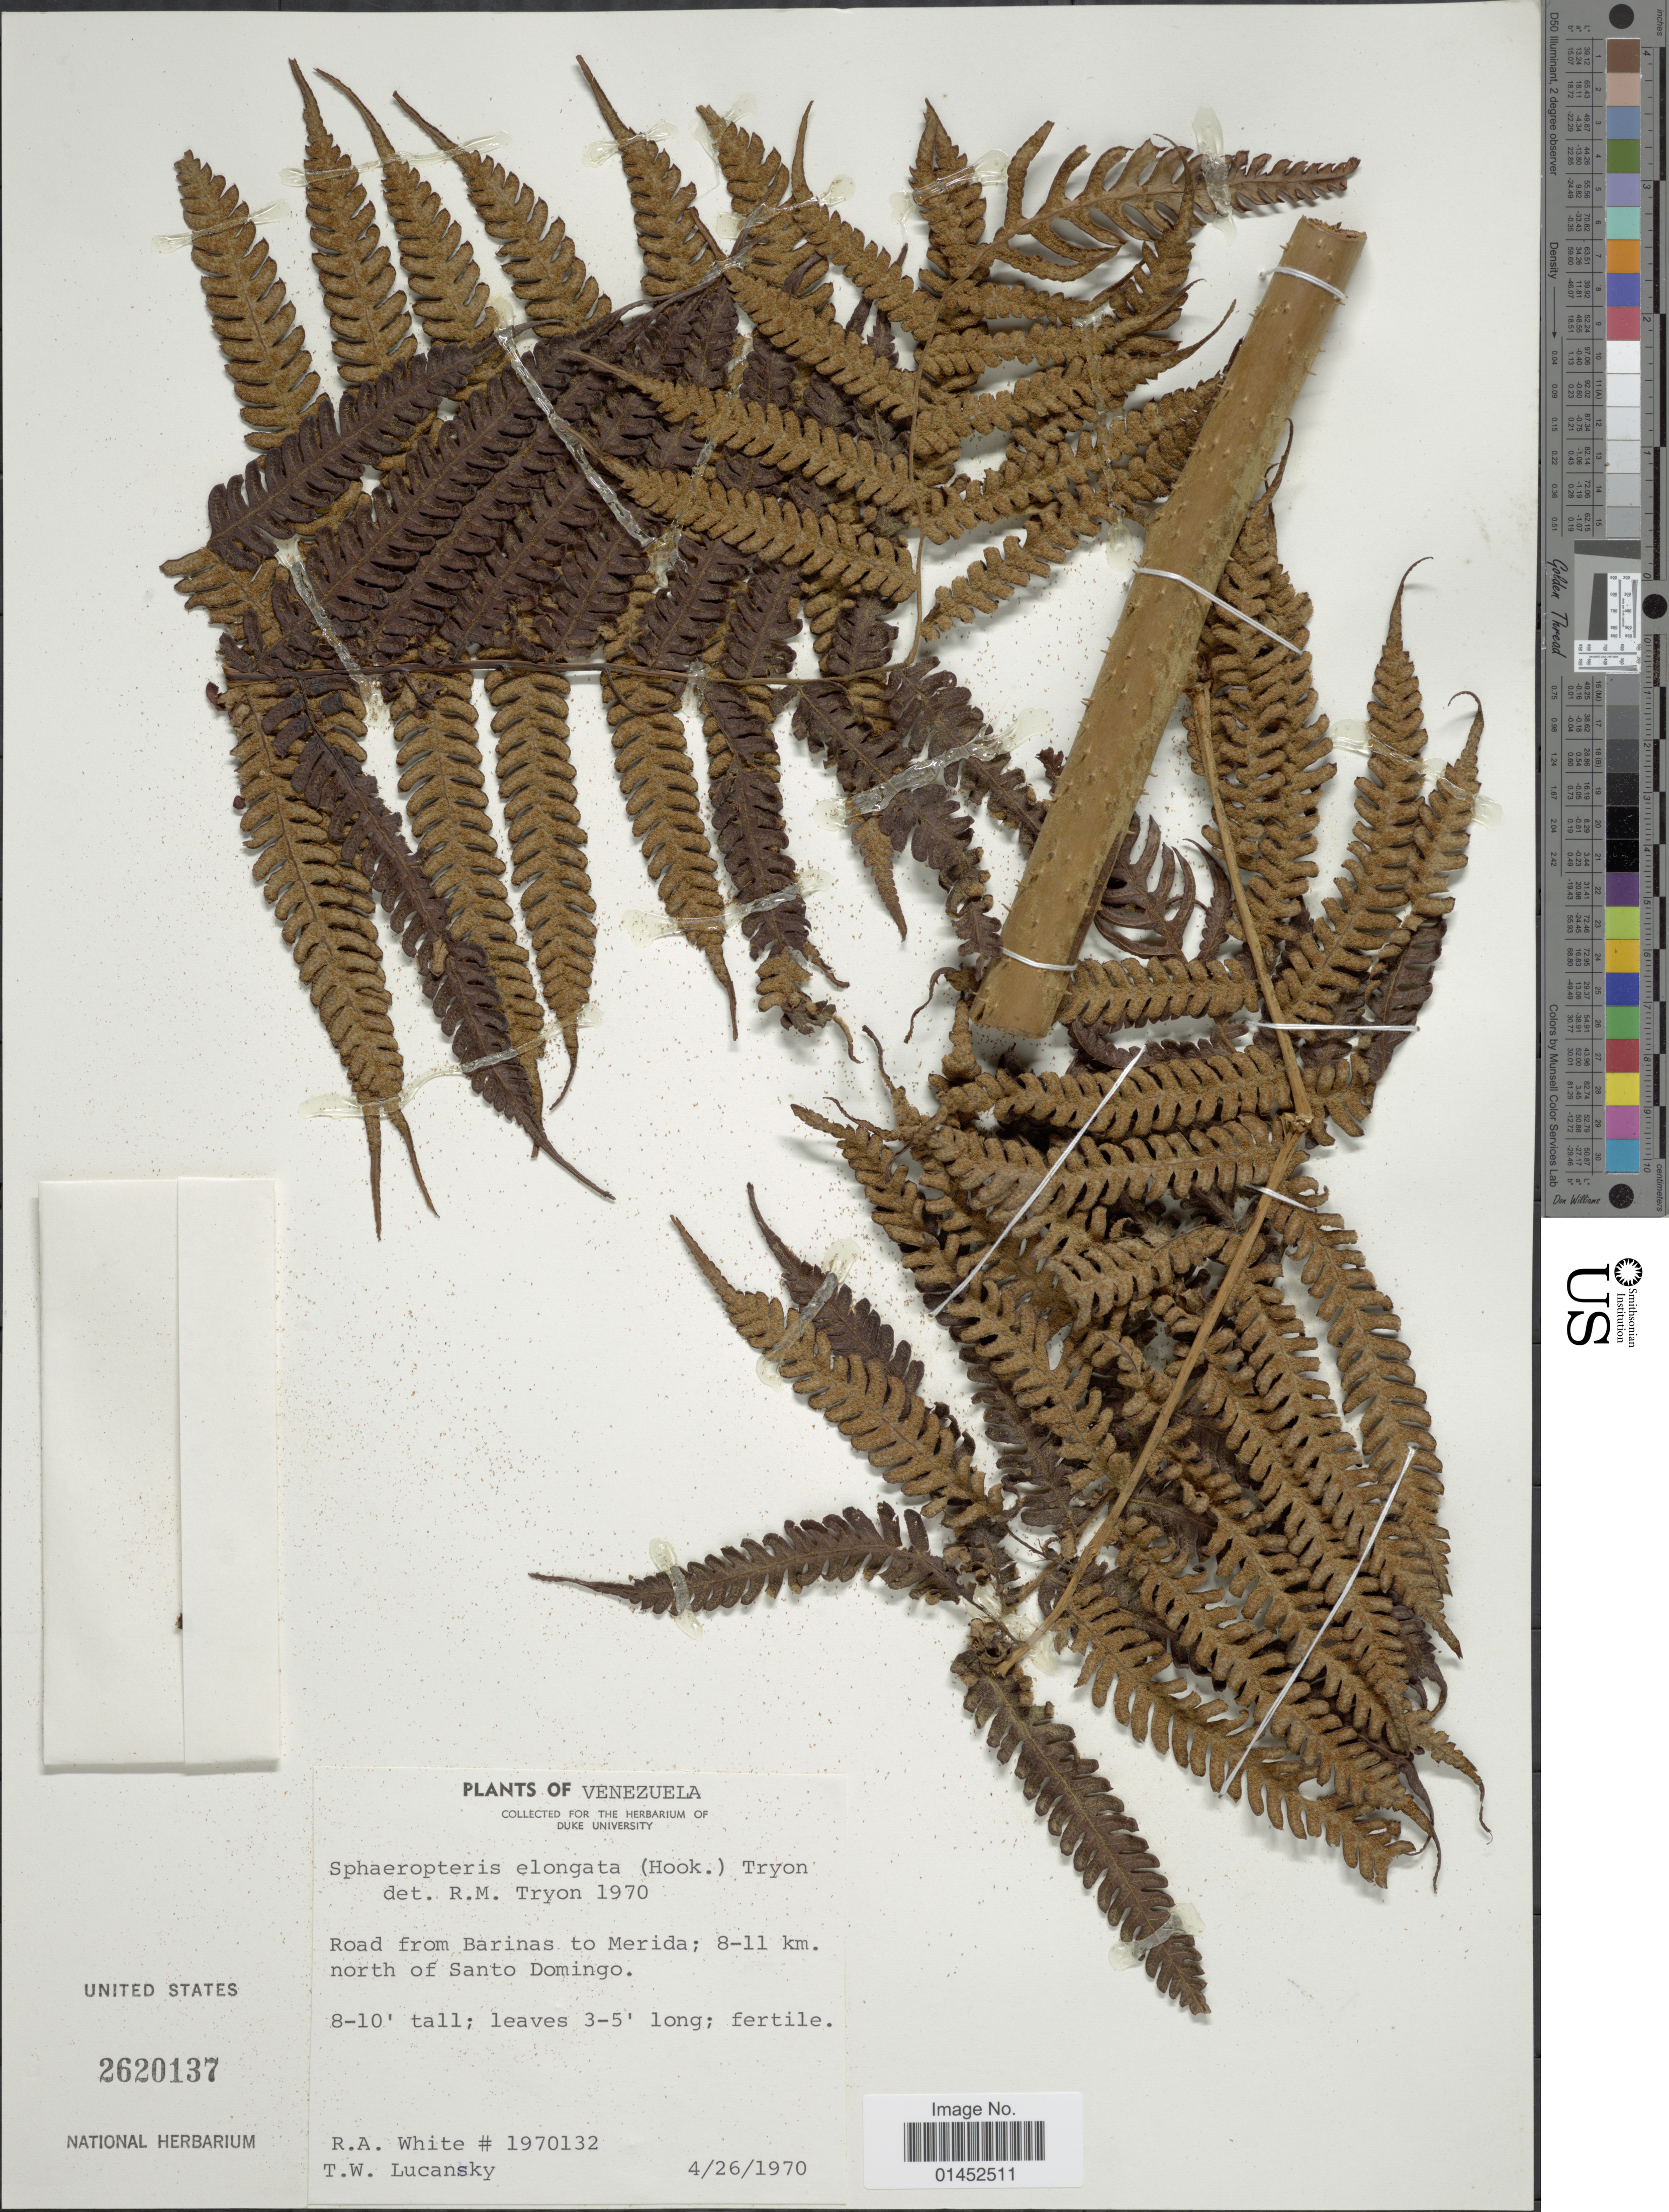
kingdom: Plantae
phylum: Tracheophyta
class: Polypodiopsida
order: Cyatheales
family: Cyatheaceae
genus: Cyathea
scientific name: Cyathea poeppigii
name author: (Hook.) Domin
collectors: R. A. White & T. Lucansky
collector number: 1970132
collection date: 1970-04-26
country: Venezuela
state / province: Mérida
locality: Road from Barinas to Merida; 8-11 km north of Santo Domingo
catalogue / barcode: US 2620137